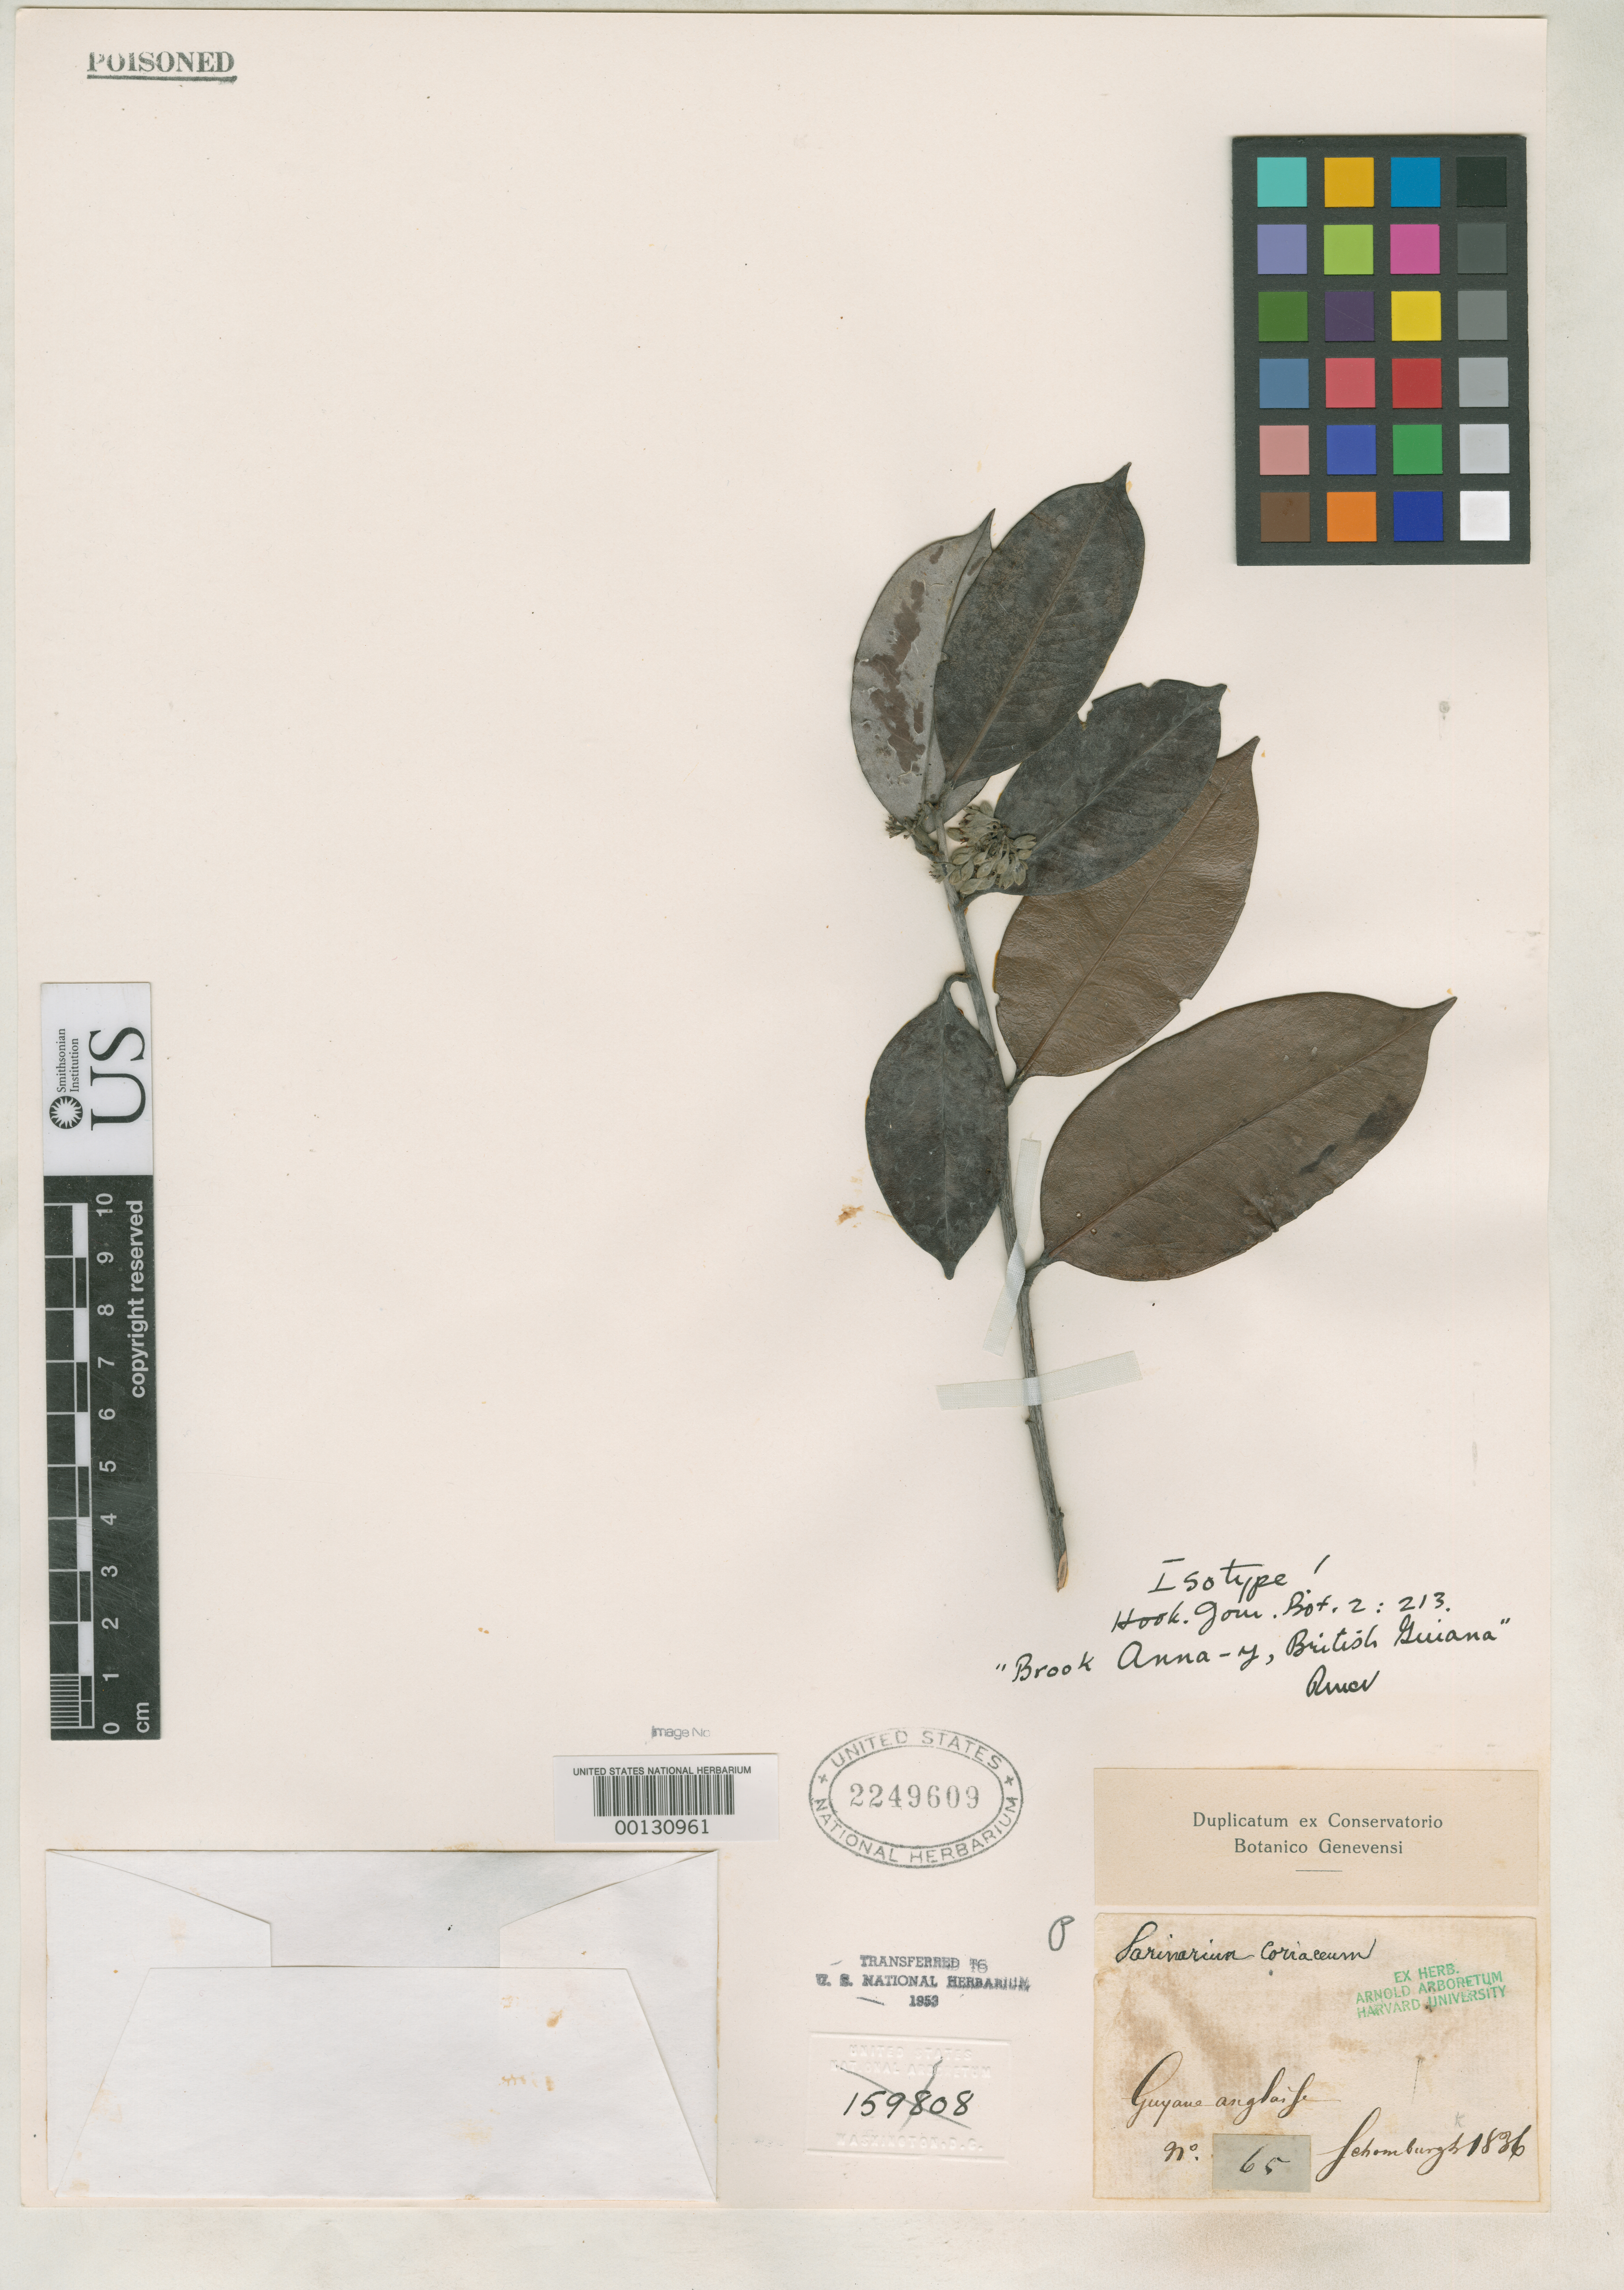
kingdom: Plantae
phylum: Tracheophyta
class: Magnoliopsida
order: Malpighiales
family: Chrysobalanaceae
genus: Parinari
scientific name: Parinari coriacea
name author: Benth.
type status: Isotype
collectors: R. H. Schomburgk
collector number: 65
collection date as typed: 1836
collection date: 1836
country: Guyana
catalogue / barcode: US 2249609